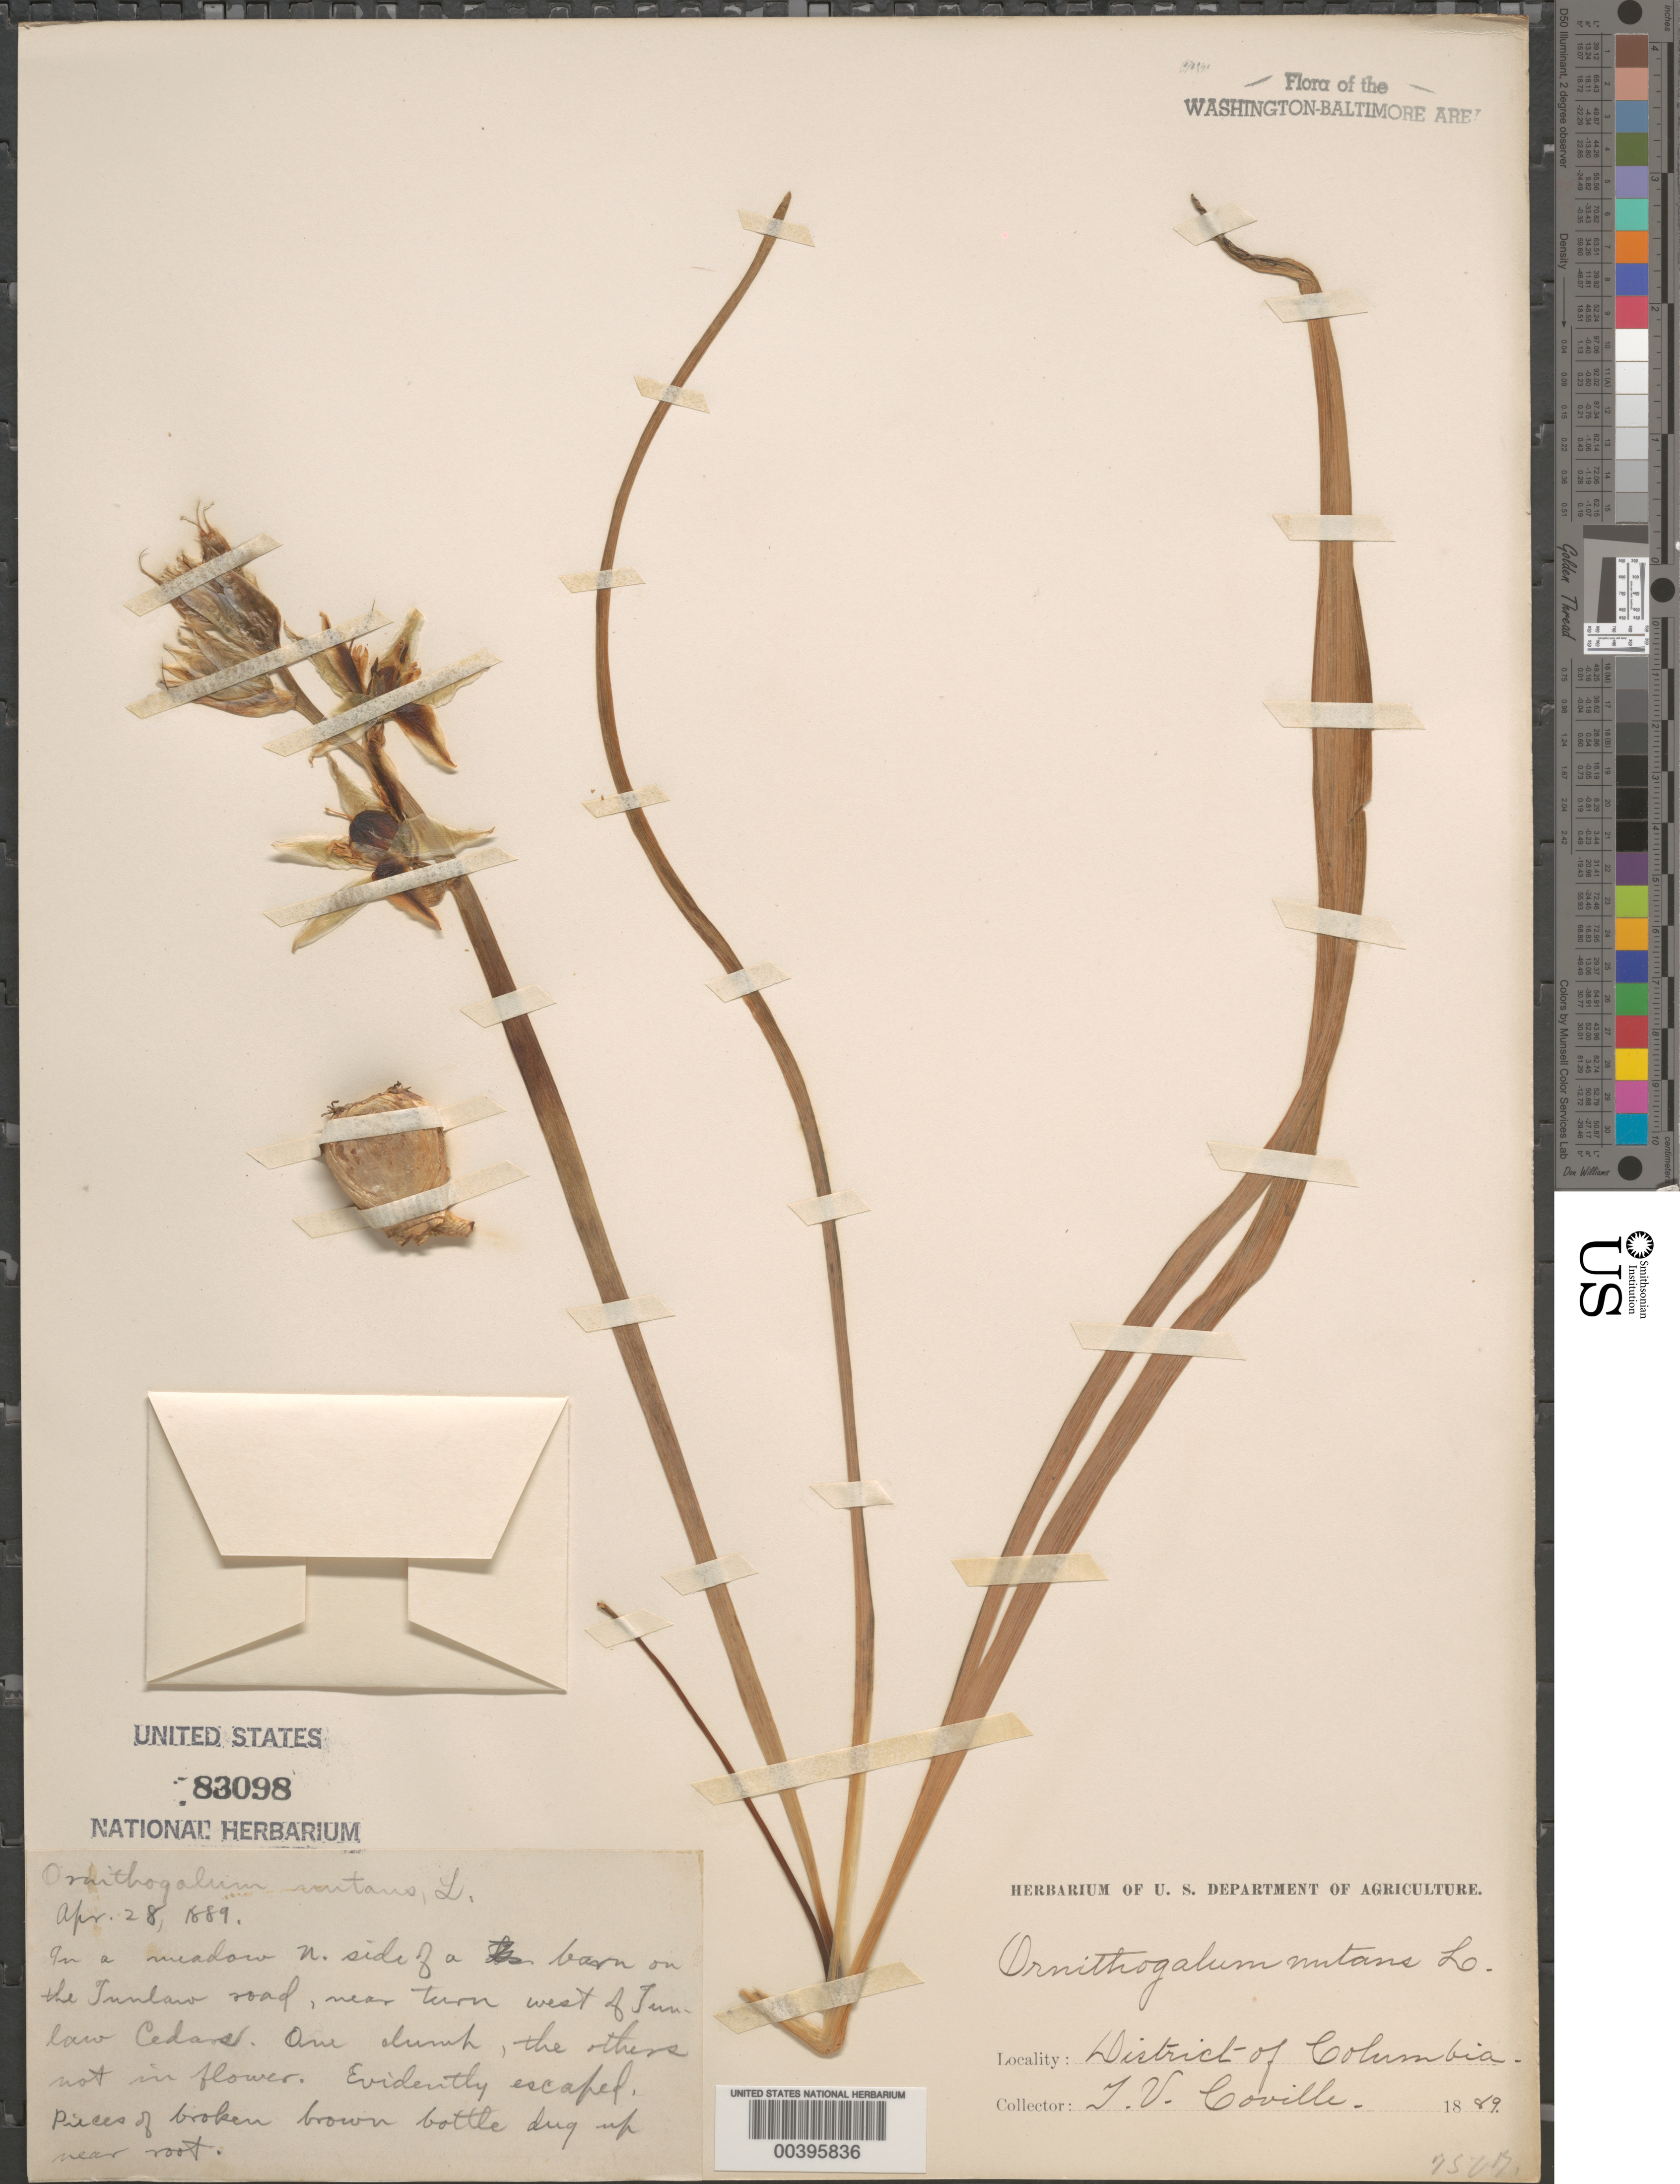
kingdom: Plantae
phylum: Tracheophyta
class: Liliopsida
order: Asparagales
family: Asparagaceae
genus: Ornithogalum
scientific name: Ornithogalum nutans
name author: L.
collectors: F. V. Coville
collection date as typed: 28 Apr 1889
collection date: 1889-04-28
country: United States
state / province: District of Columbia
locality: Tunlaw Road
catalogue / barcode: US 83098